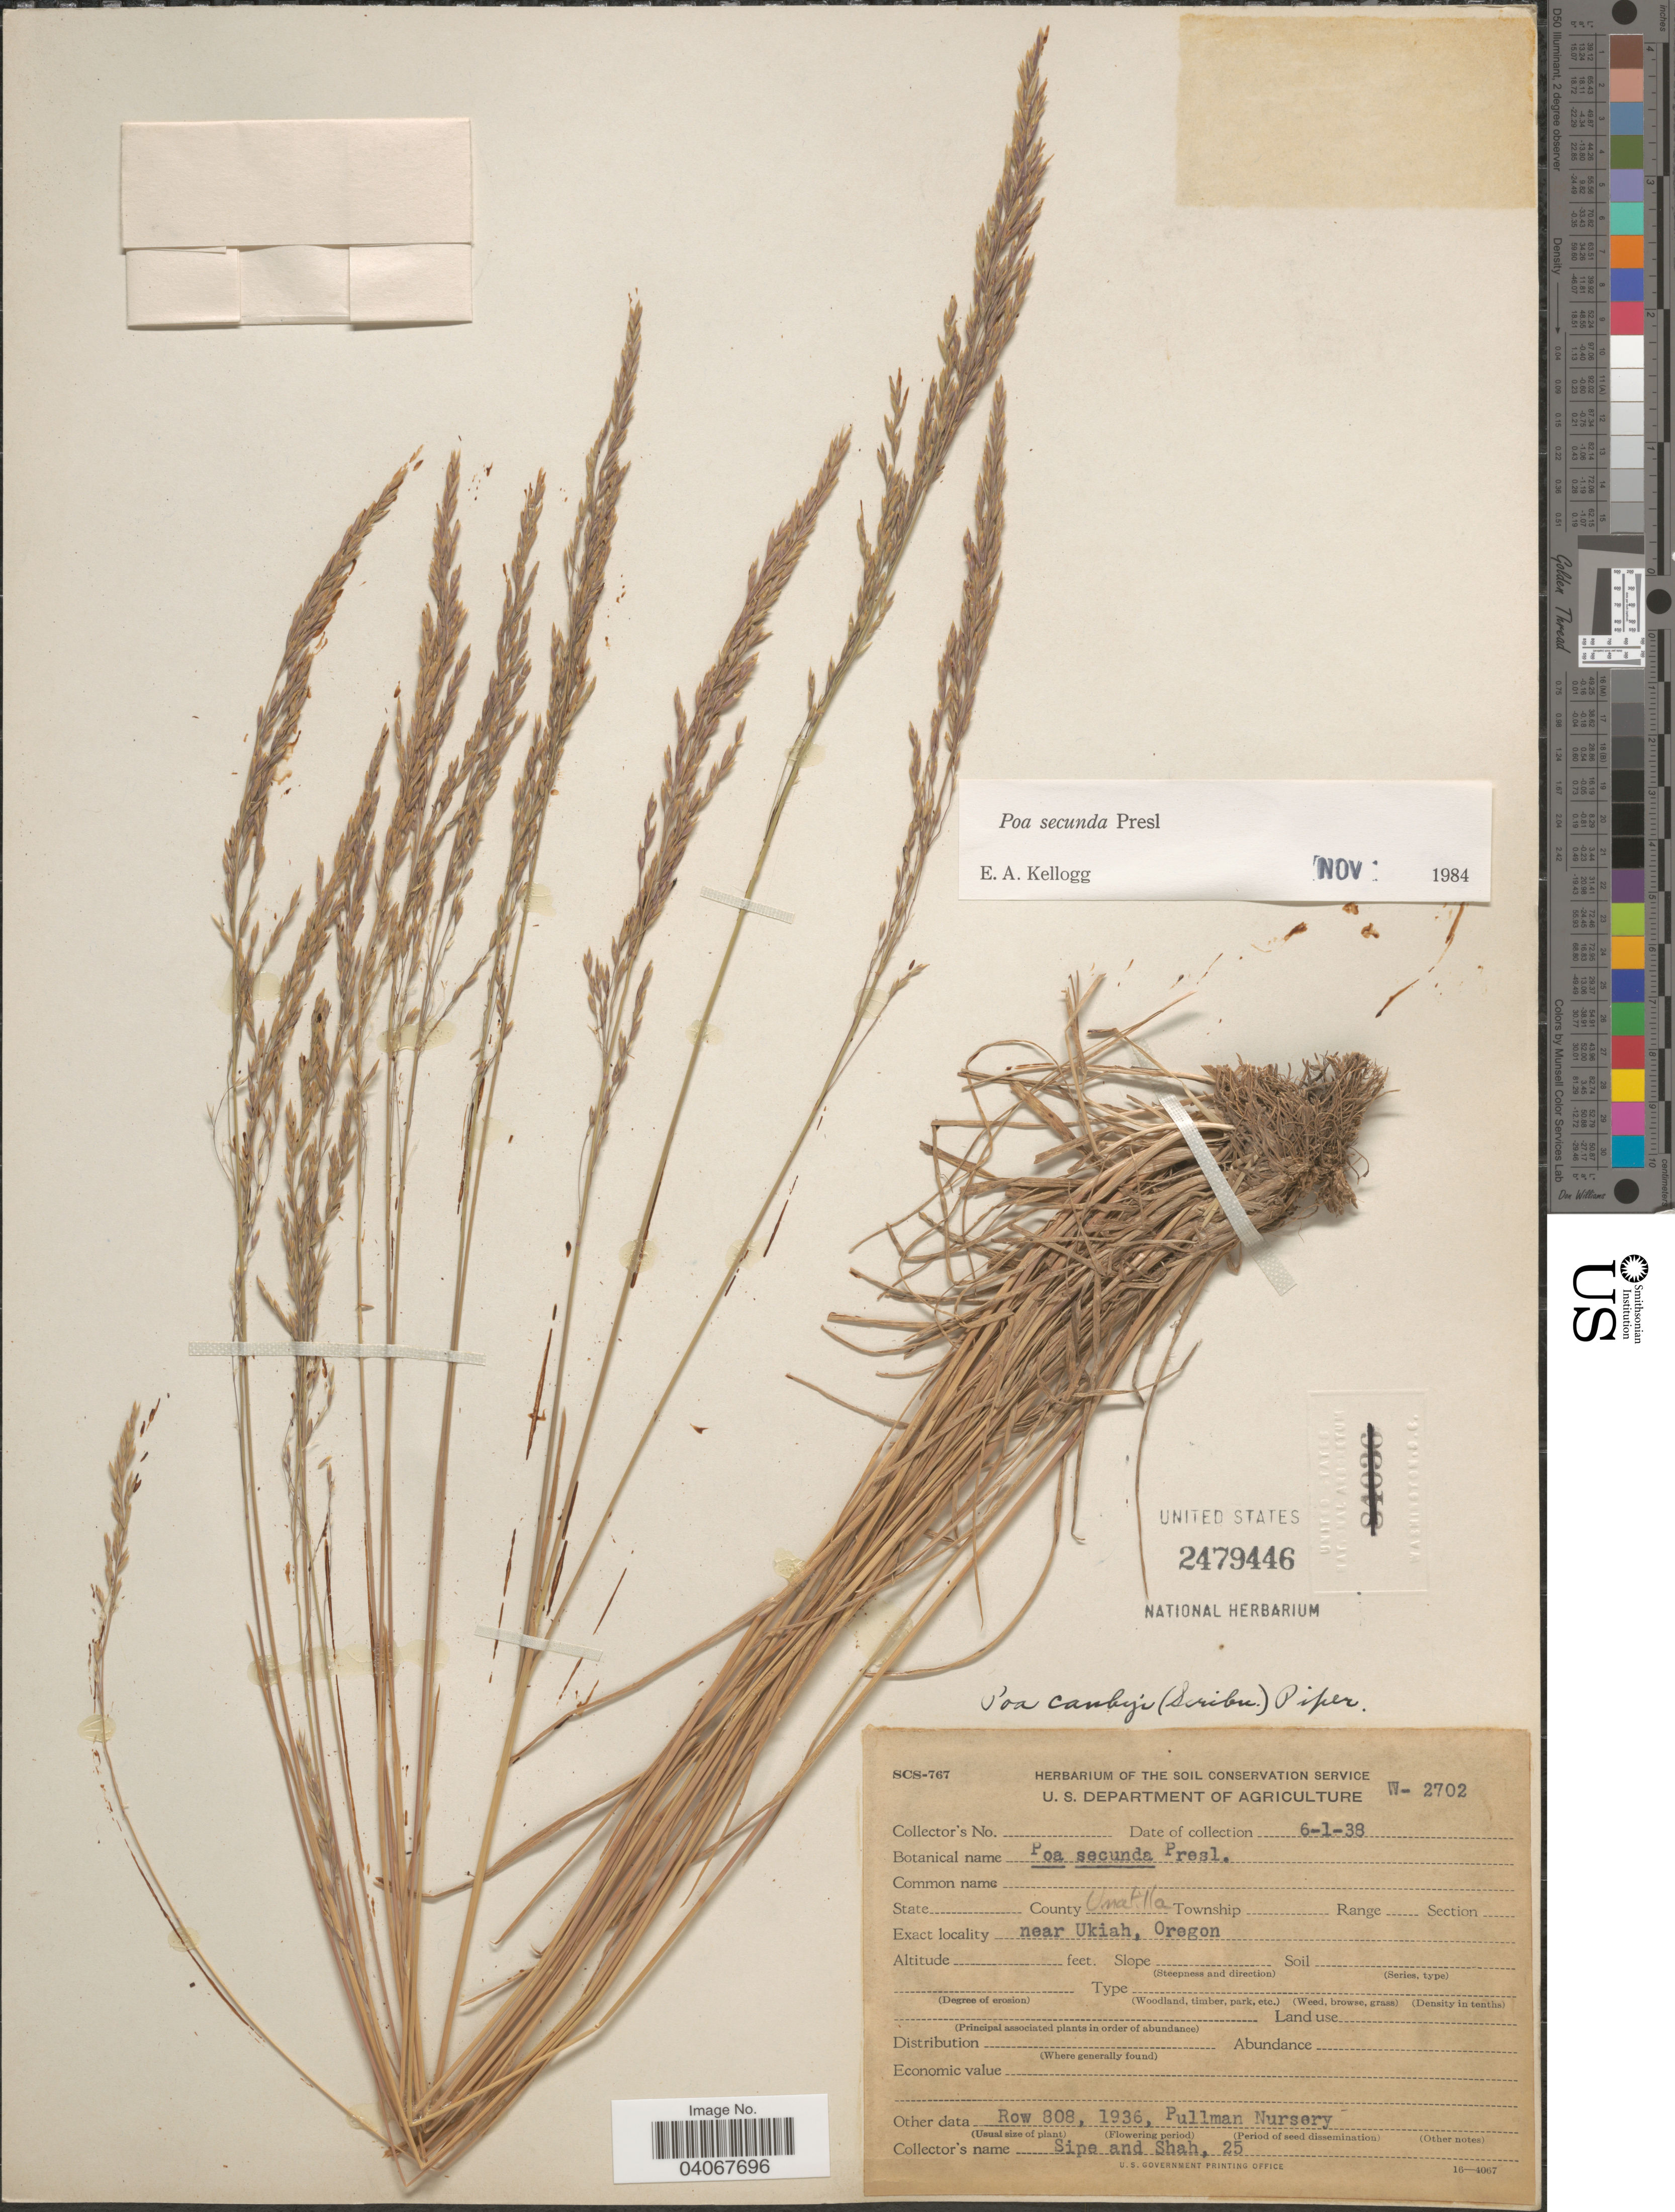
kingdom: Plantae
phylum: Tracheophyta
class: Liliopsida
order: Poales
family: Poaceae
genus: Poa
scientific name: Poa secunda subsp. secunda var. secunda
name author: J. Presl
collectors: -. Sipe & Shah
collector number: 25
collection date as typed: Transcribed d/m/y: 1/6/38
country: United States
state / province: Oregon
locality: County Umatilla. Near Ukiah. Row 808, 1936, Pullman Nursery. [unsure placement]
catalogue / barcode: US 2479446